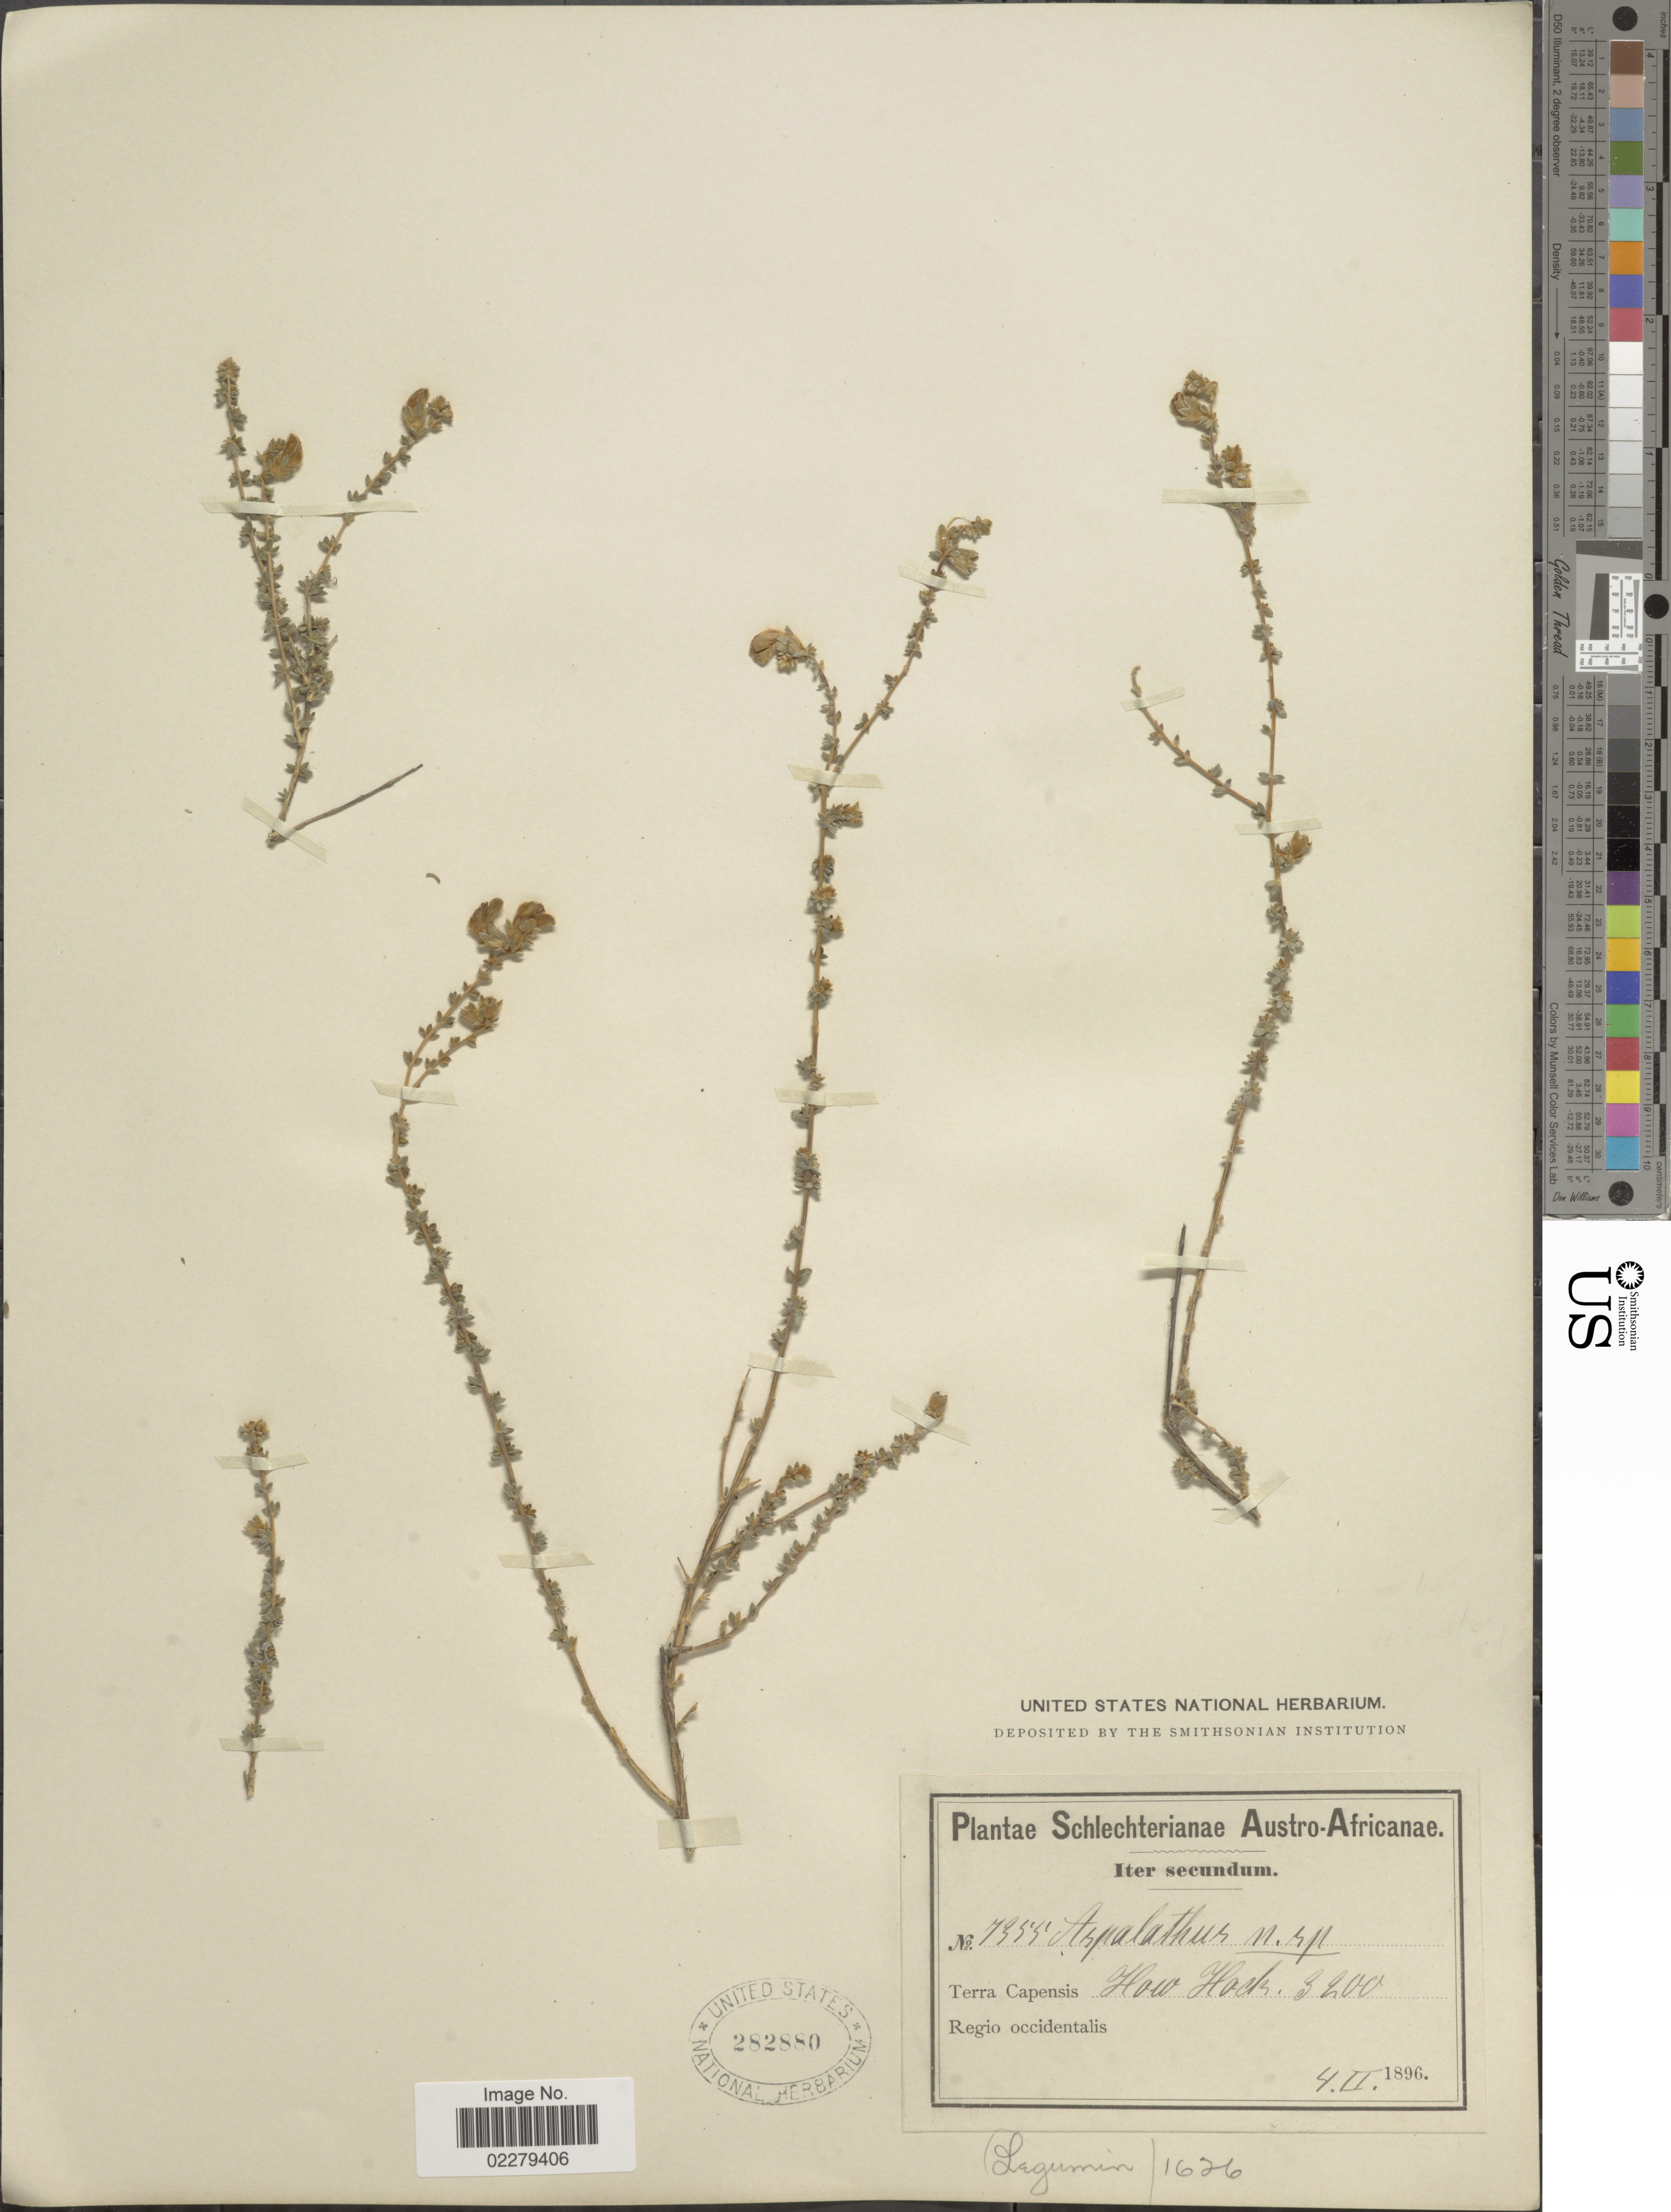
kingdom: Plantae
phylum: Tracheophyta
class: Magnoliopsida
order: Fabales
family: Fabaceae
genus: Aspalathus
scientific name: Aspalathus sp.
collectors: Schlechter, --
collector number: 7355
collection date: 1896-02-04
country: South Africa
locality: Austro- Africanae. Terra Capensis Regio occidentalis, How Hoek.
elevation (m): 975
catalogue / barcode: US 282880